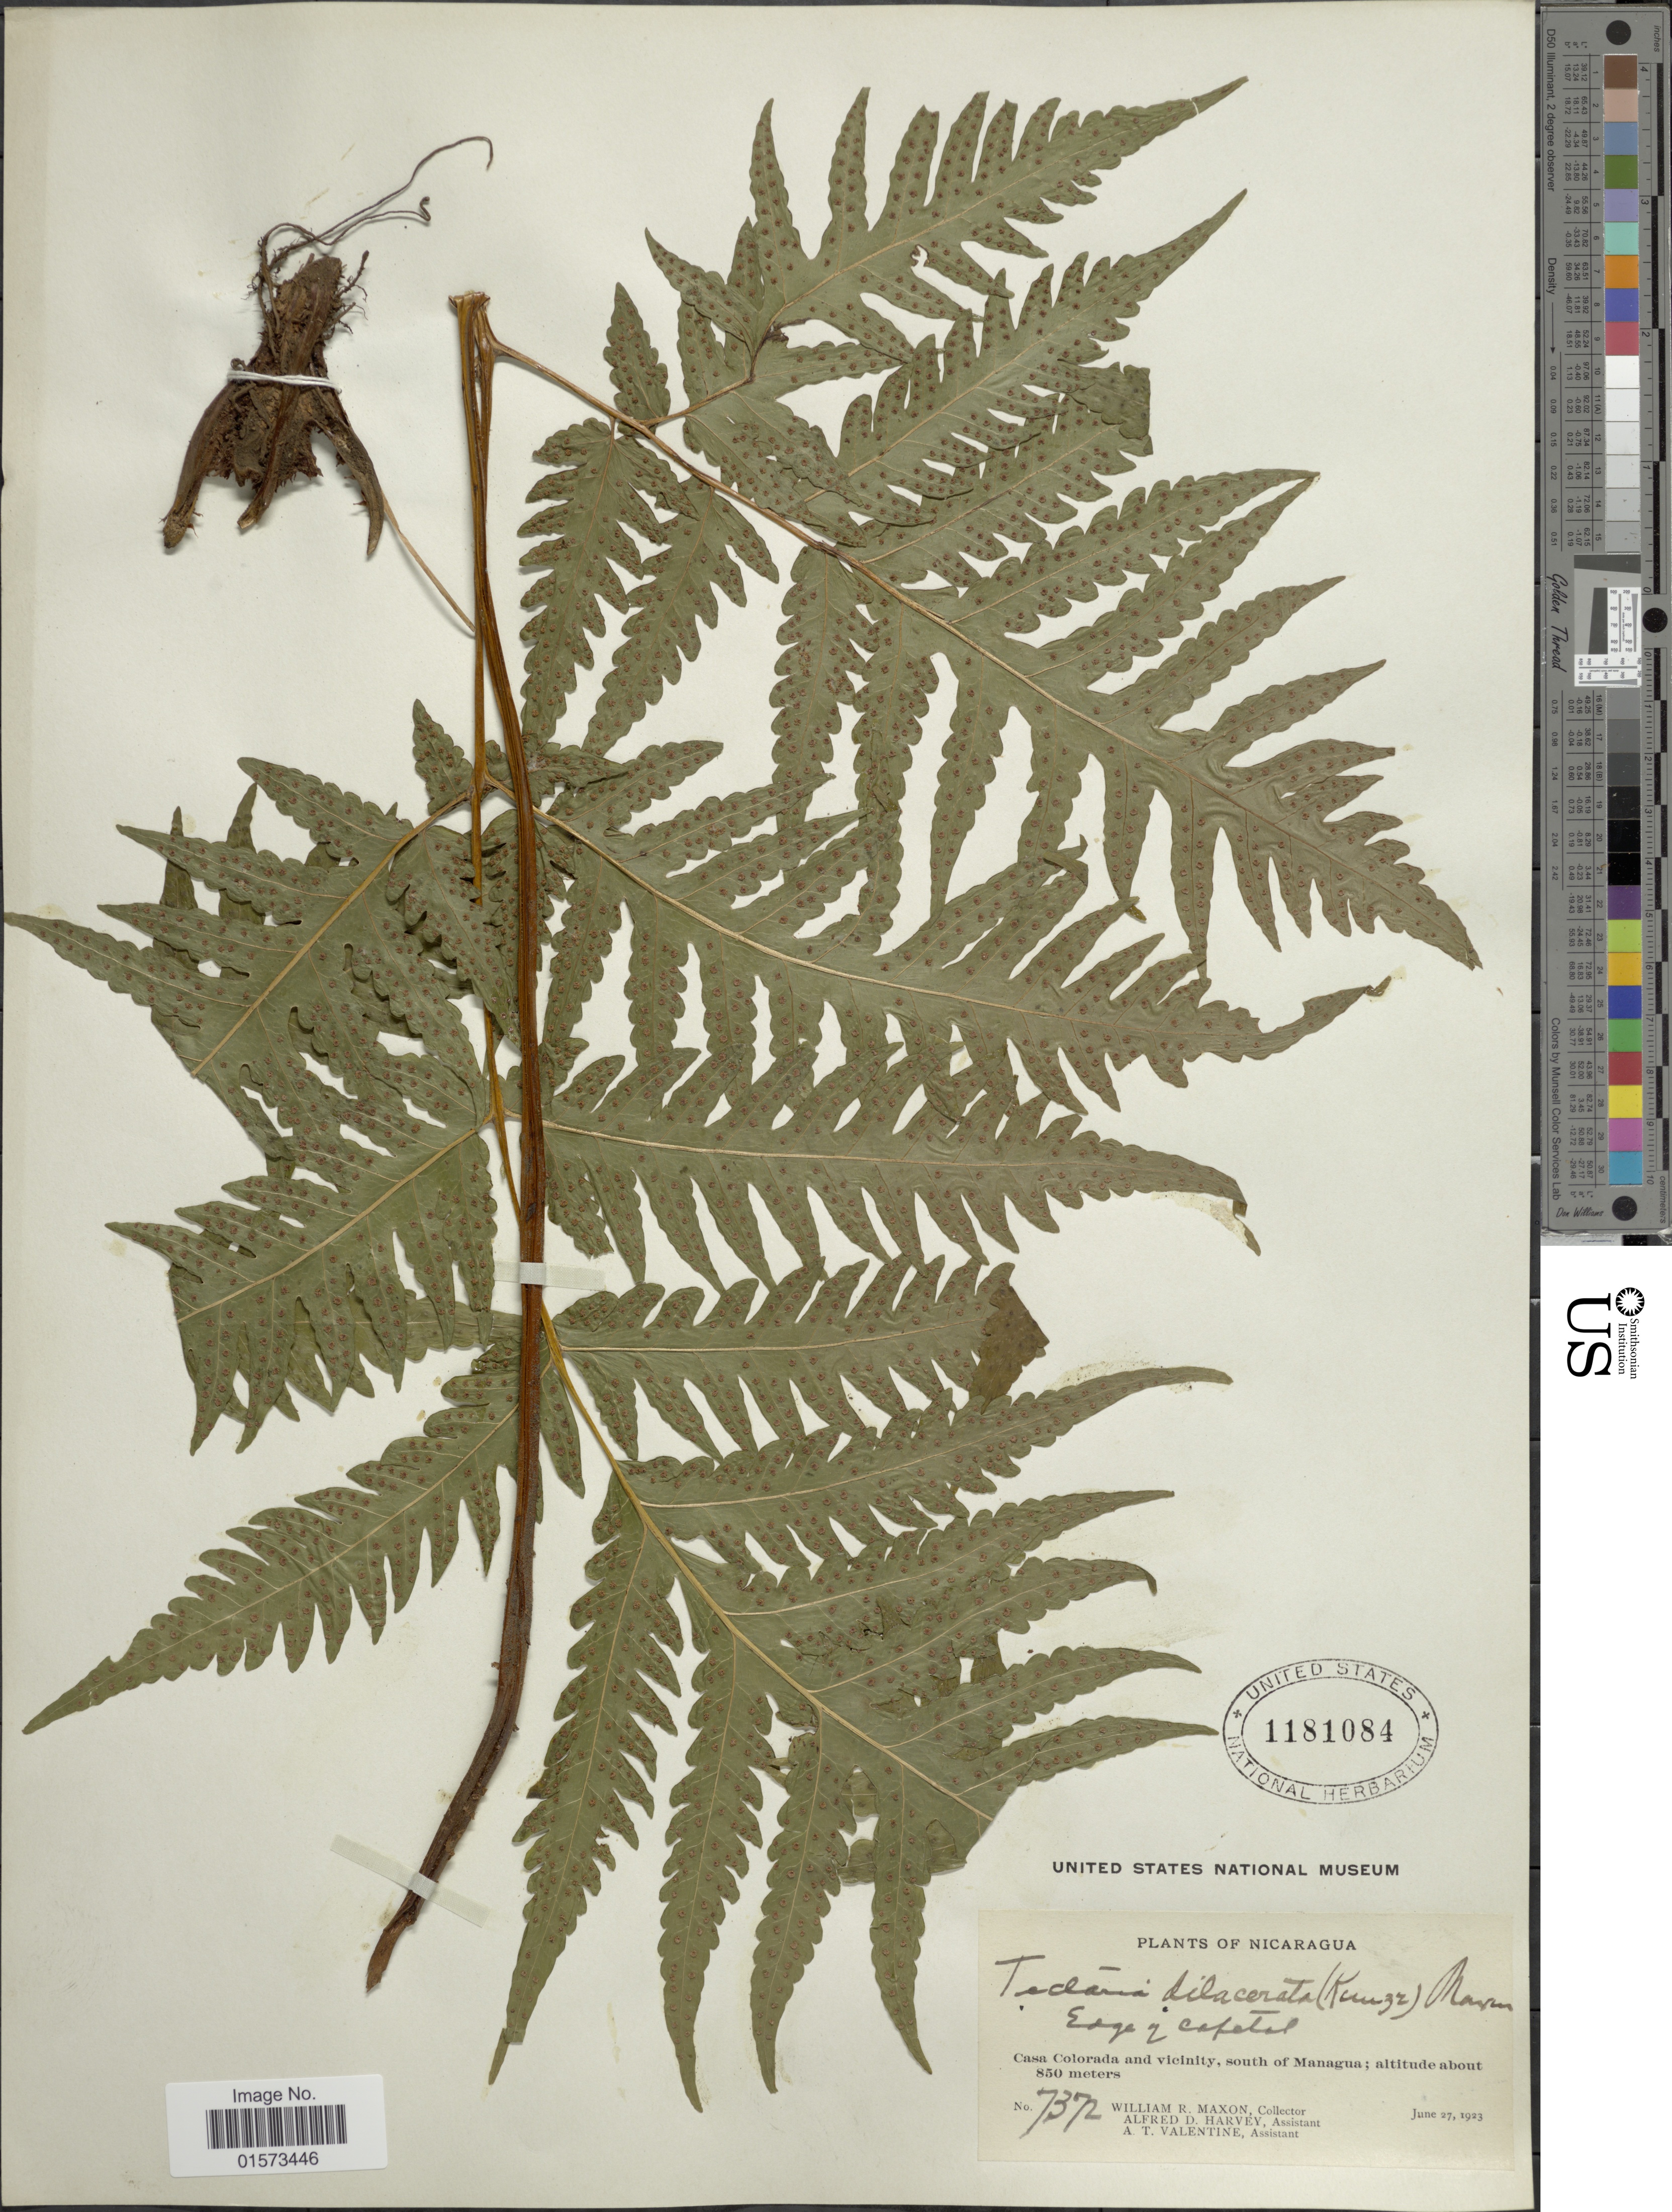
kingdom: Plantae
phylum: Tracheophyta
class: Polypodiopsida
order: Polypodiales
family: Tectariaceae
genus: Tectaria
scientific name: Tectaria mexicana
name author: (Fée) C.V. Morton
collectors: W. R. Maxon, A. D. Harvey & A. Valentine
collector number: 7372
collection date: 1923-06-27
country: Nicaragua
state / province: Managua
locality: Casa Colorada and vicinity, south of Managua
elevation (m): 850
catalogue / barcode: US 1181084